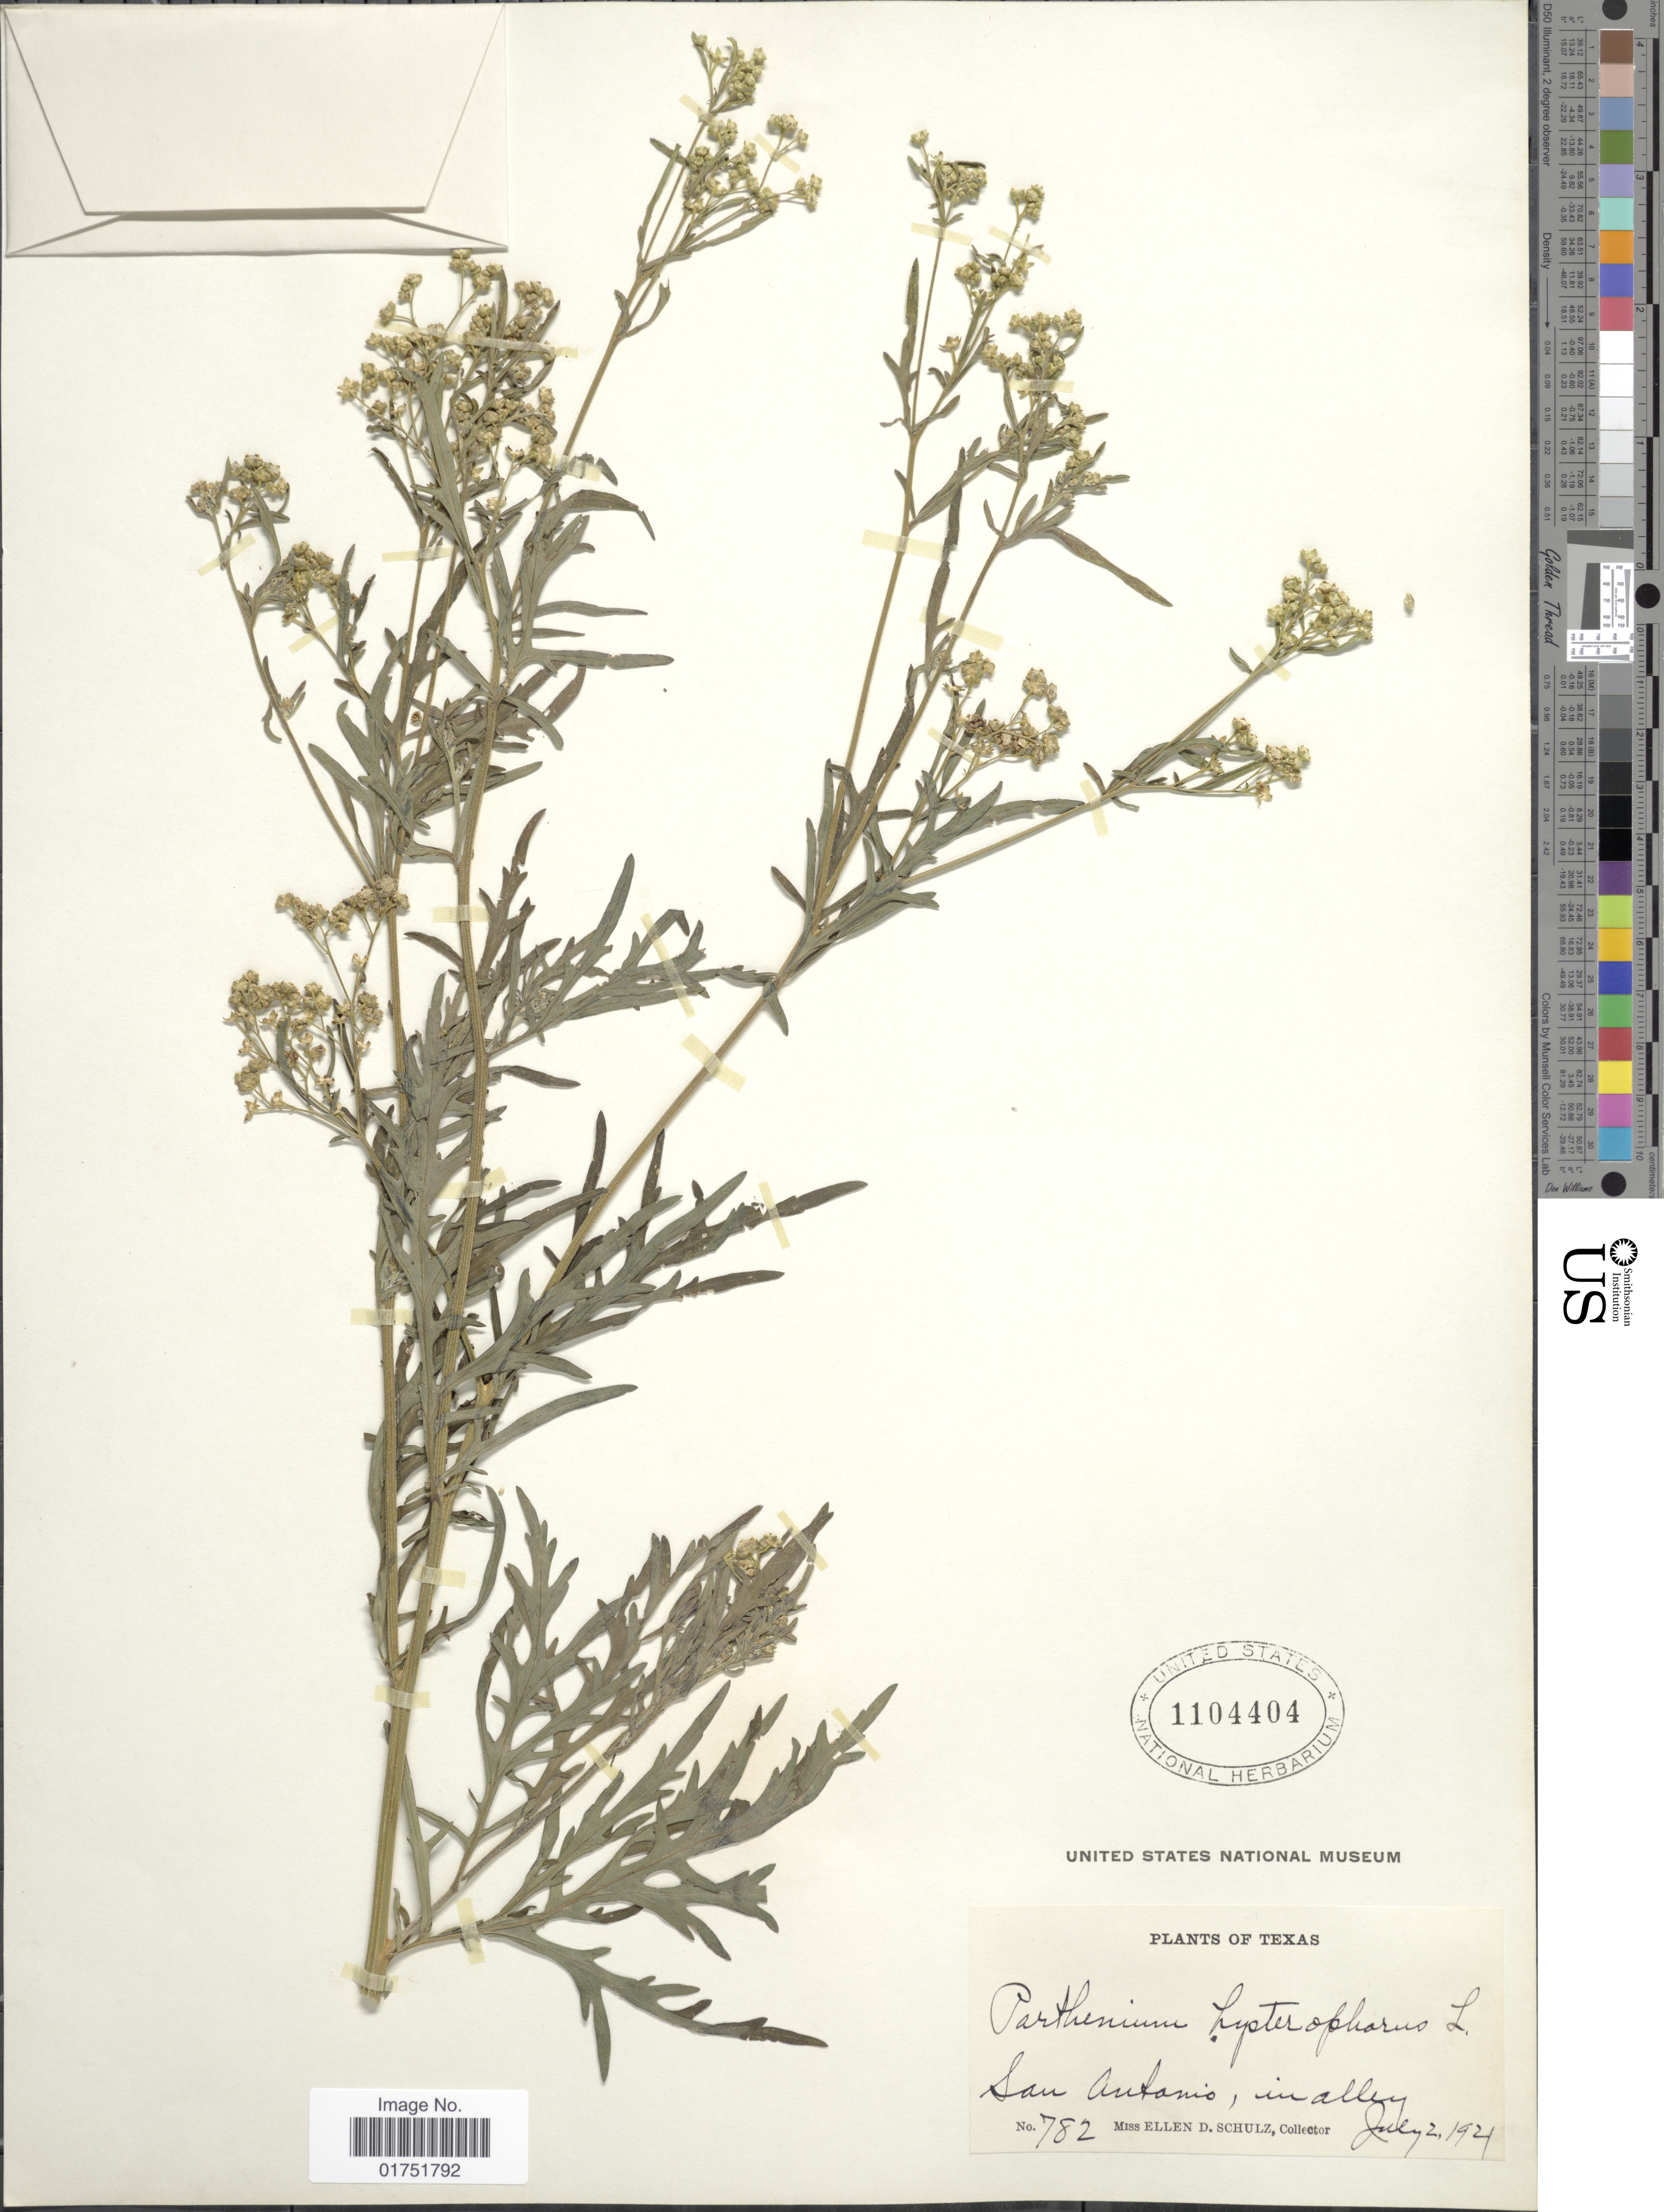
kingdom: Plantae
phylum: Tracheophyta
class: Magnoliopsida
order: Asterales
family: Asteraceae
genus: Parthenium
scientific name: Parthenium hysterophorus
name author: L.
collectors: E. D. Schulz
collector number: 782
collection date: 1921-07-02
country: United States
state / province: Texas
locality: San Antonio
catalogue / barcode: US 1104404